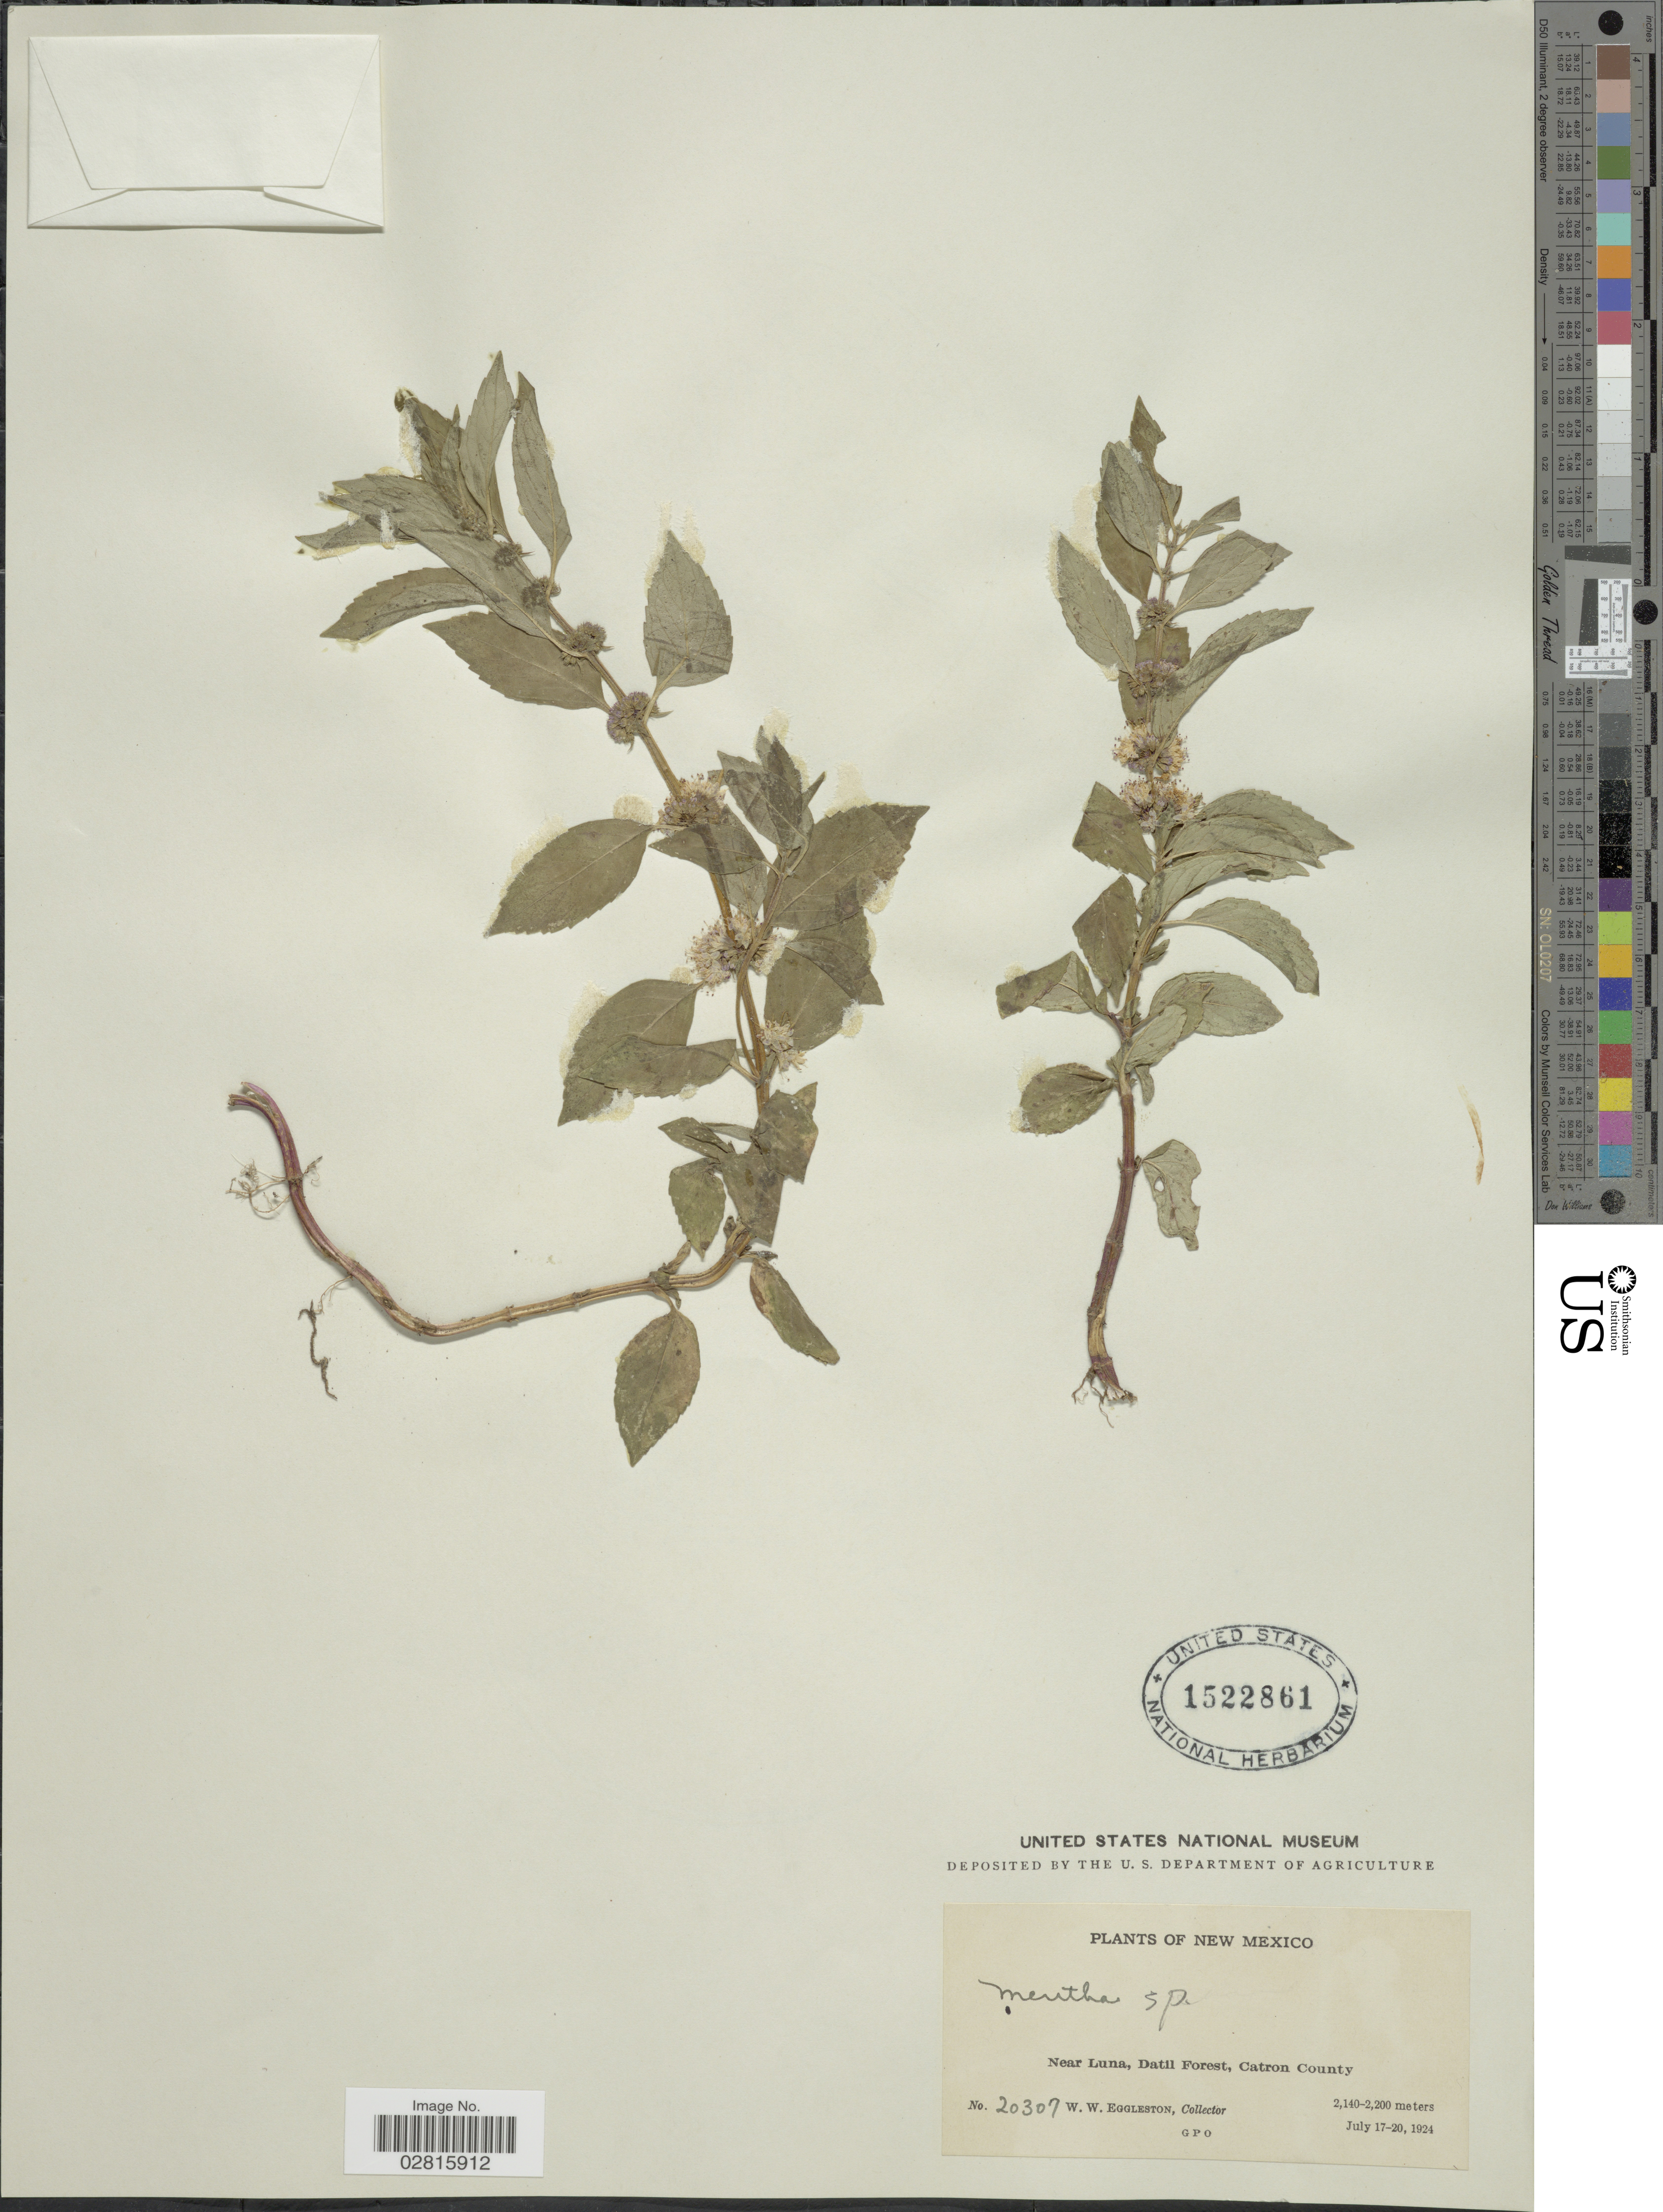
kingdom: Plantae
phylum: Tracheophyta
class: Magnoliopsida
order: Lamiales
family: Lamiaceae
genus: Mentha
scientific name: Mentha sp.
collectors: W. W. Eggleston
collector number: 20307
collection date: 1924-07-17/1924-07-20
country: United States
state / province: New Mexico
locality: Near Luna, Datil Forest, Catron County.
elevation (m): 2140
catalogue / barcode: US 1522861